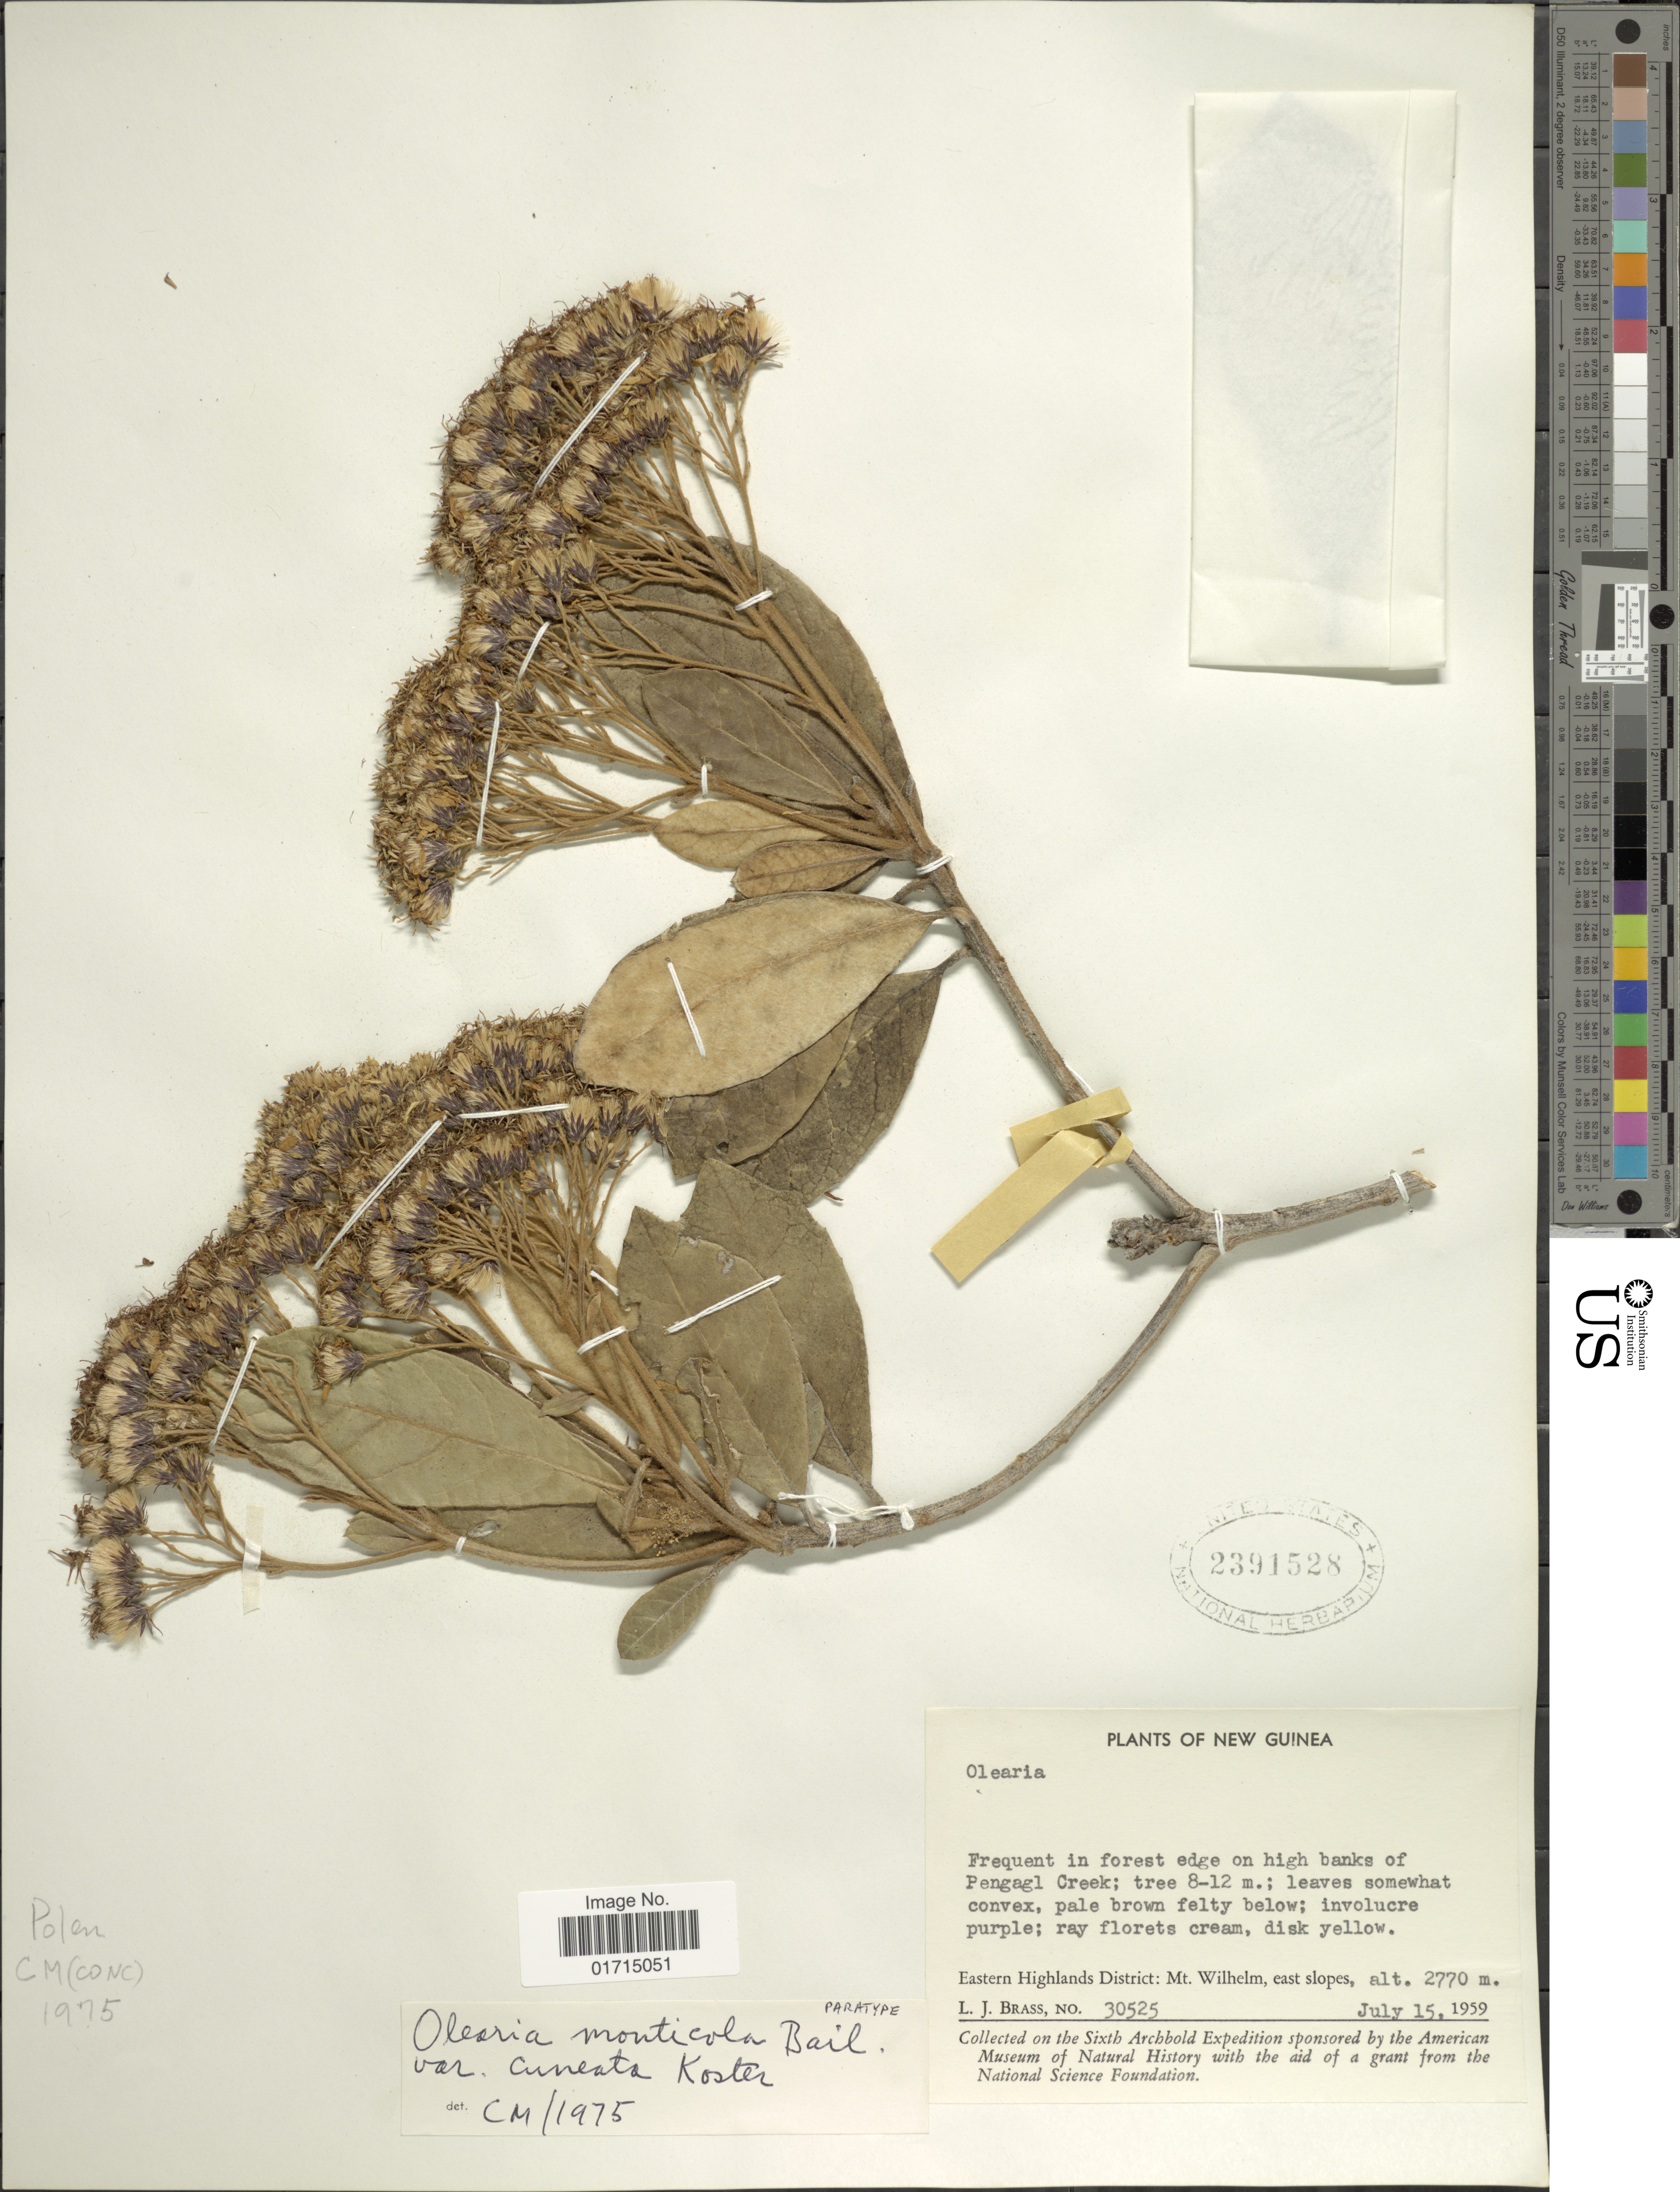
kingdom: Plantae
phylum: Tracheophyta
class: Magnoliopsida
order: Asterales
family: Asteraceae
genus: Olearia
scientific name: Olearia monticola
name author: F.M. Bailey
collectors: L. J. Brass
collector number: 30525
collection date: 1959-07-15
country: Papua New Guinea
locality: New Guinea. Eastern Highland District: Mt. Wilhelm, east slopes. Frequent in forest edge on high banks of Pengagle Creek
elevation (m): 2770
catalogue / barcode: US 2391528